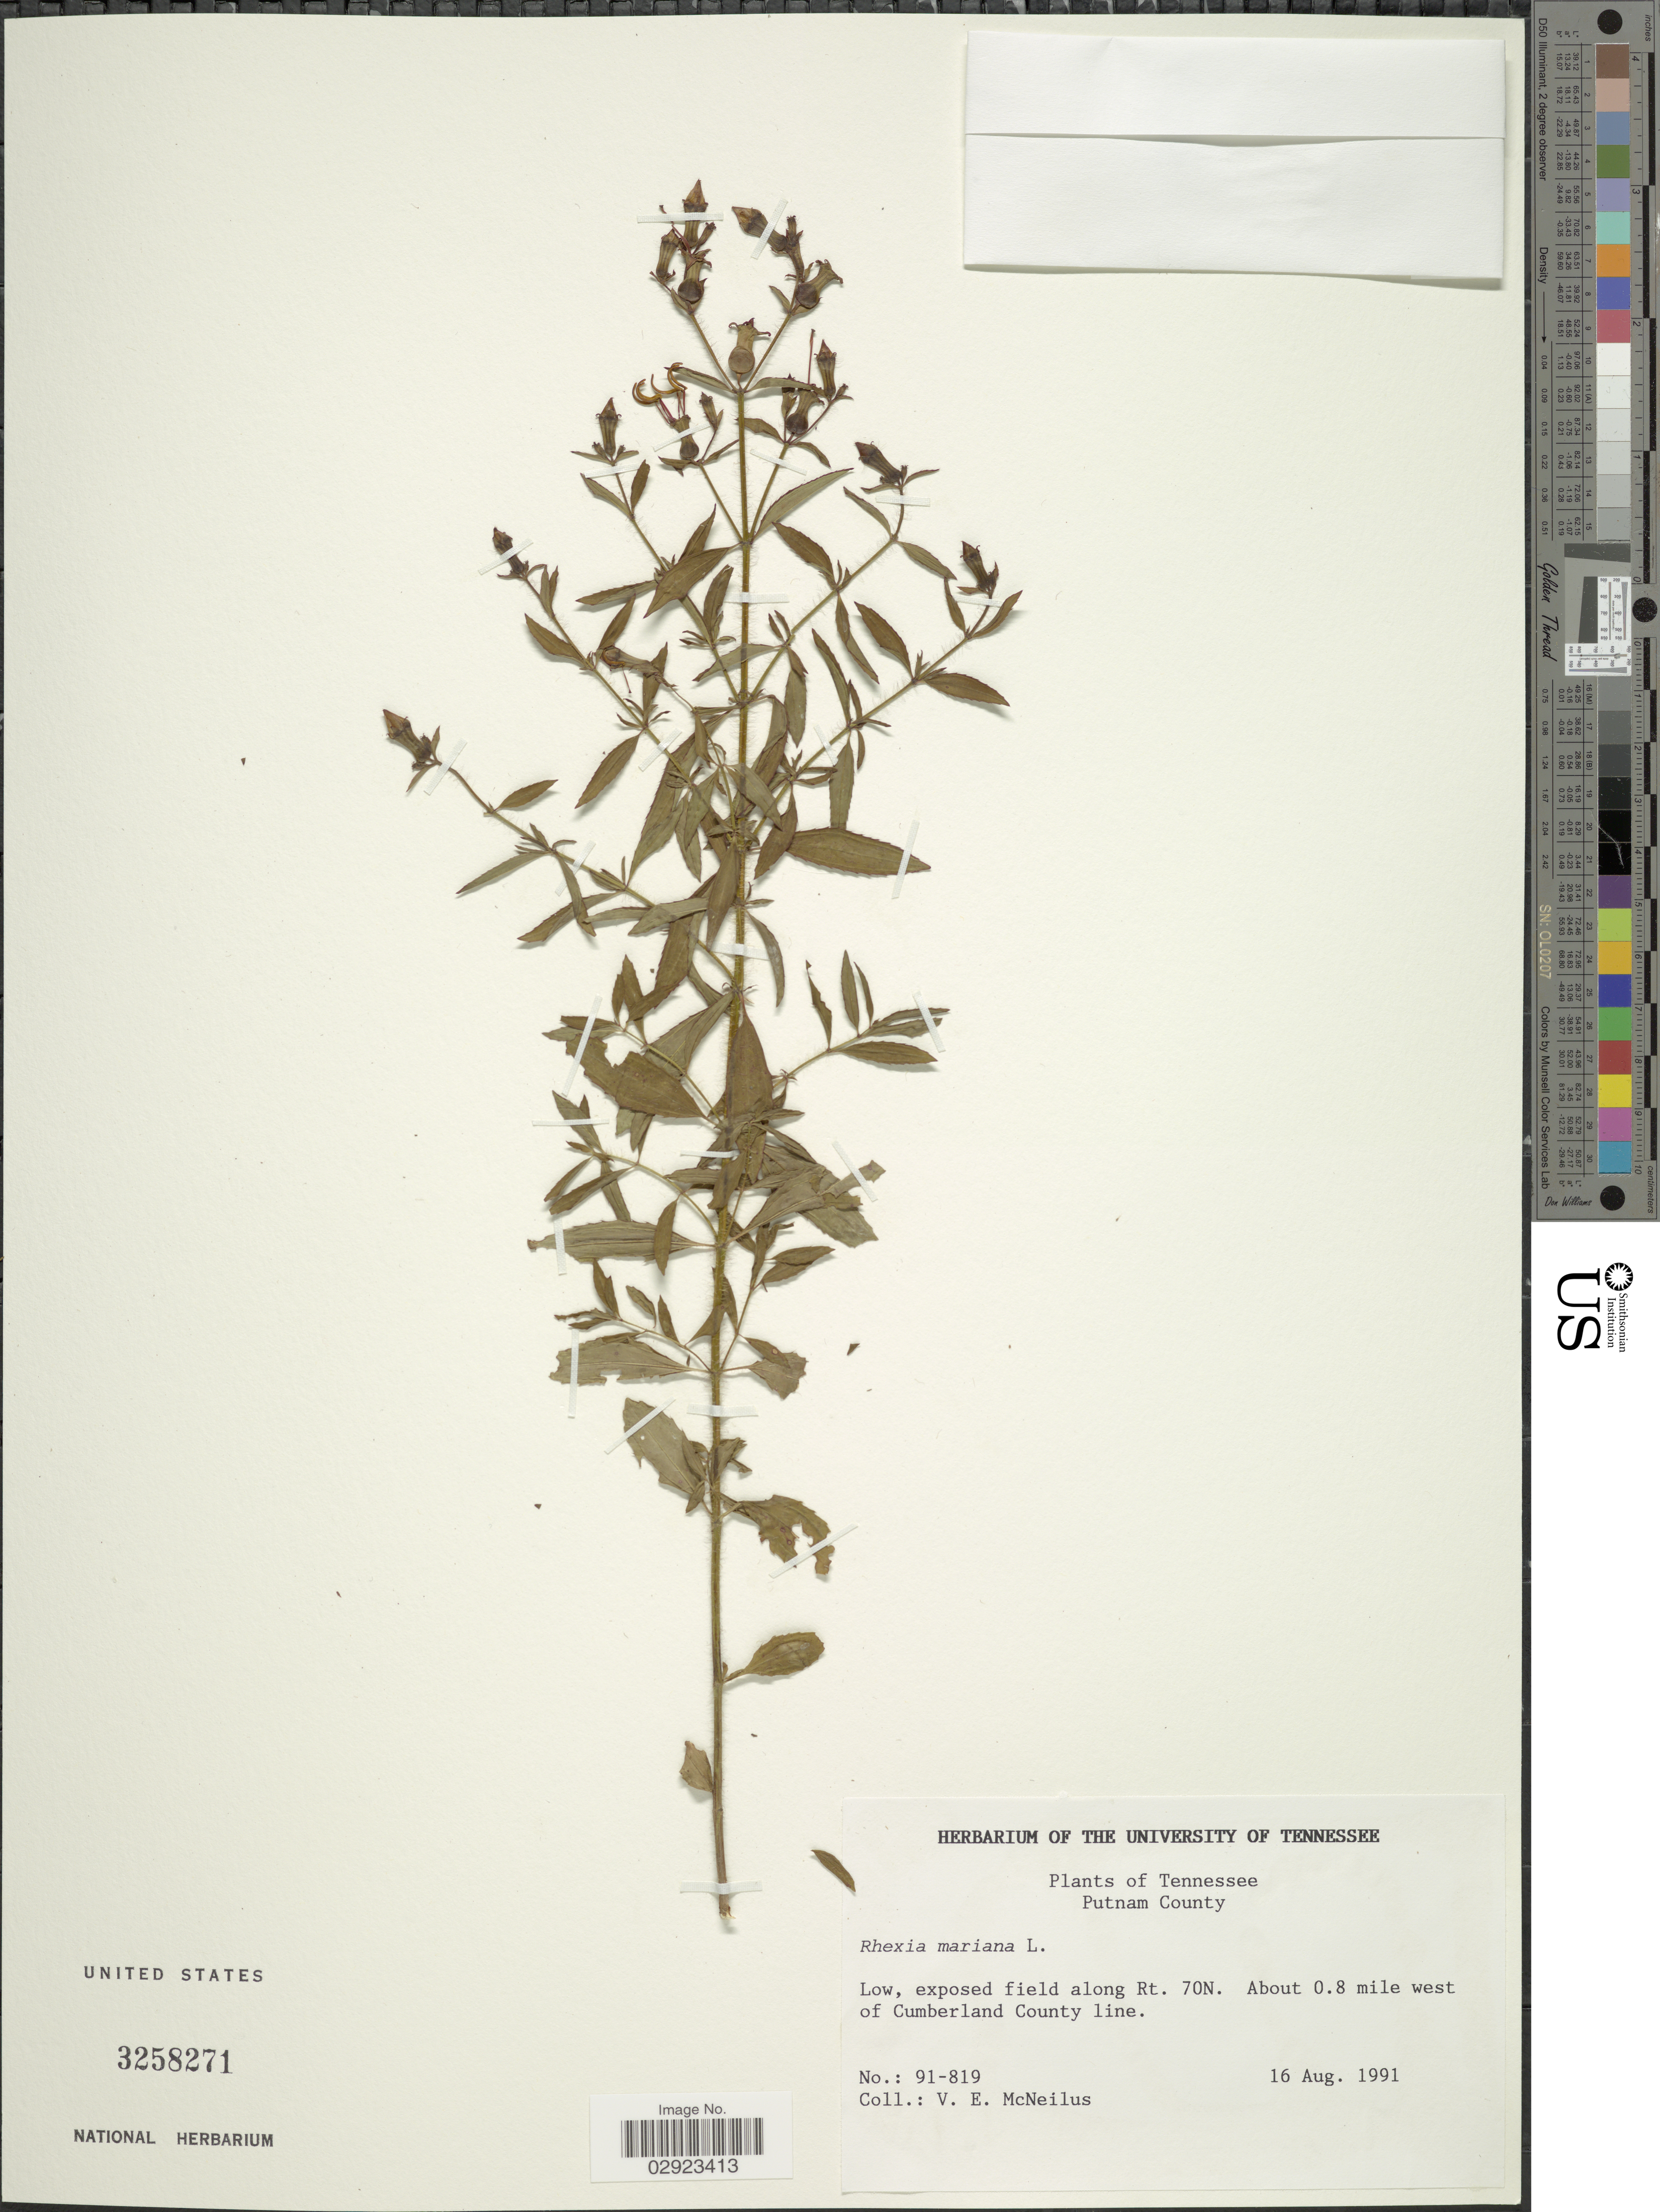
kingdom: Plantae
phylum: Tracheophyta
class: Magnoliopsida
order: Myrtales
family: Melastomataceae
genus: Rhexia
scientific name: Rhexia mariana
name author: L.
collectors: V. Mcneilus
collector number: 91-819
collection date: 1991-08-16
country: United States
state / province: Tennessee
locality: Putnam County, Low, exposed field along Rt. 70N. About 0.8 mile west of Cumberland County line.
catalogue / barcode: US 3258271